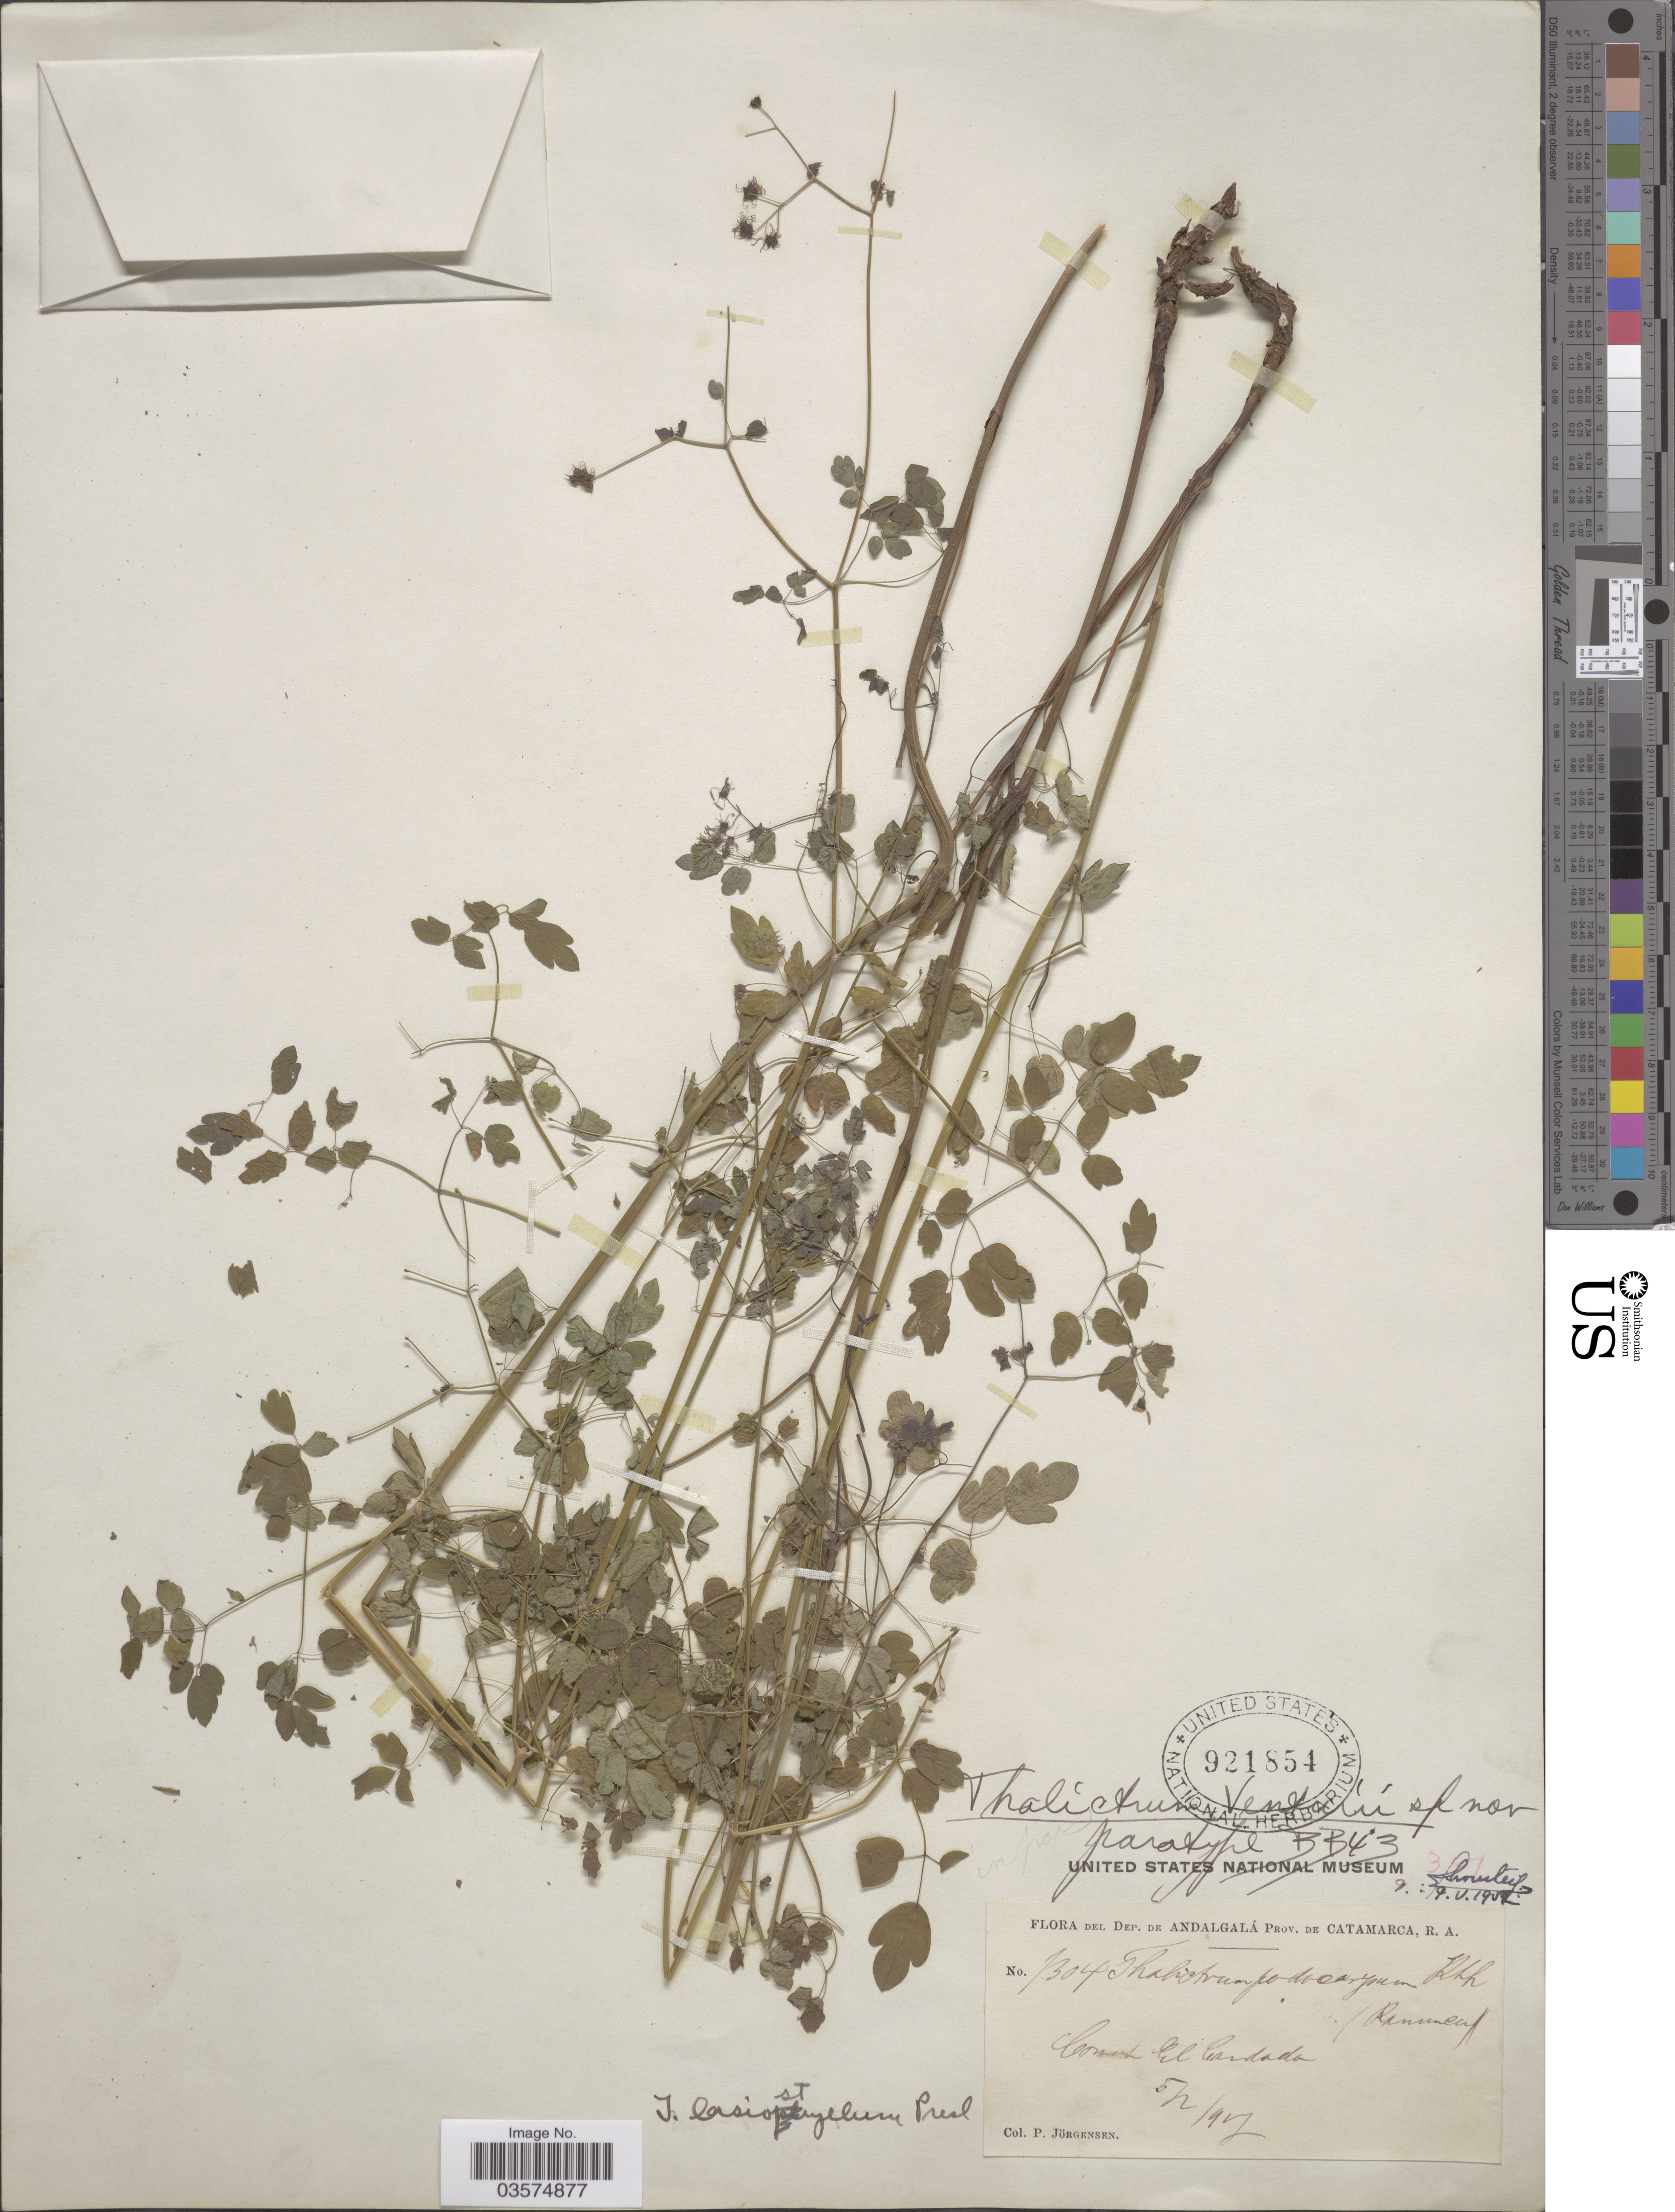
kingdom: Plantae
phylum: Tracheophyta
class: Magnoliopsida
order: Ranunculales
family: Ranunculaceae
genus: Thalictrum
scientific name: Thalictrum venturii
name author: B. Boivin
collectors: P. Jörgensen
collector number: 1304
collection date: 1952-02-05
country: Argentina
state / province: Catamarca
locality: Dep. de Andalgalá. Comer del Candado.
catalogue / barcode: US 921854